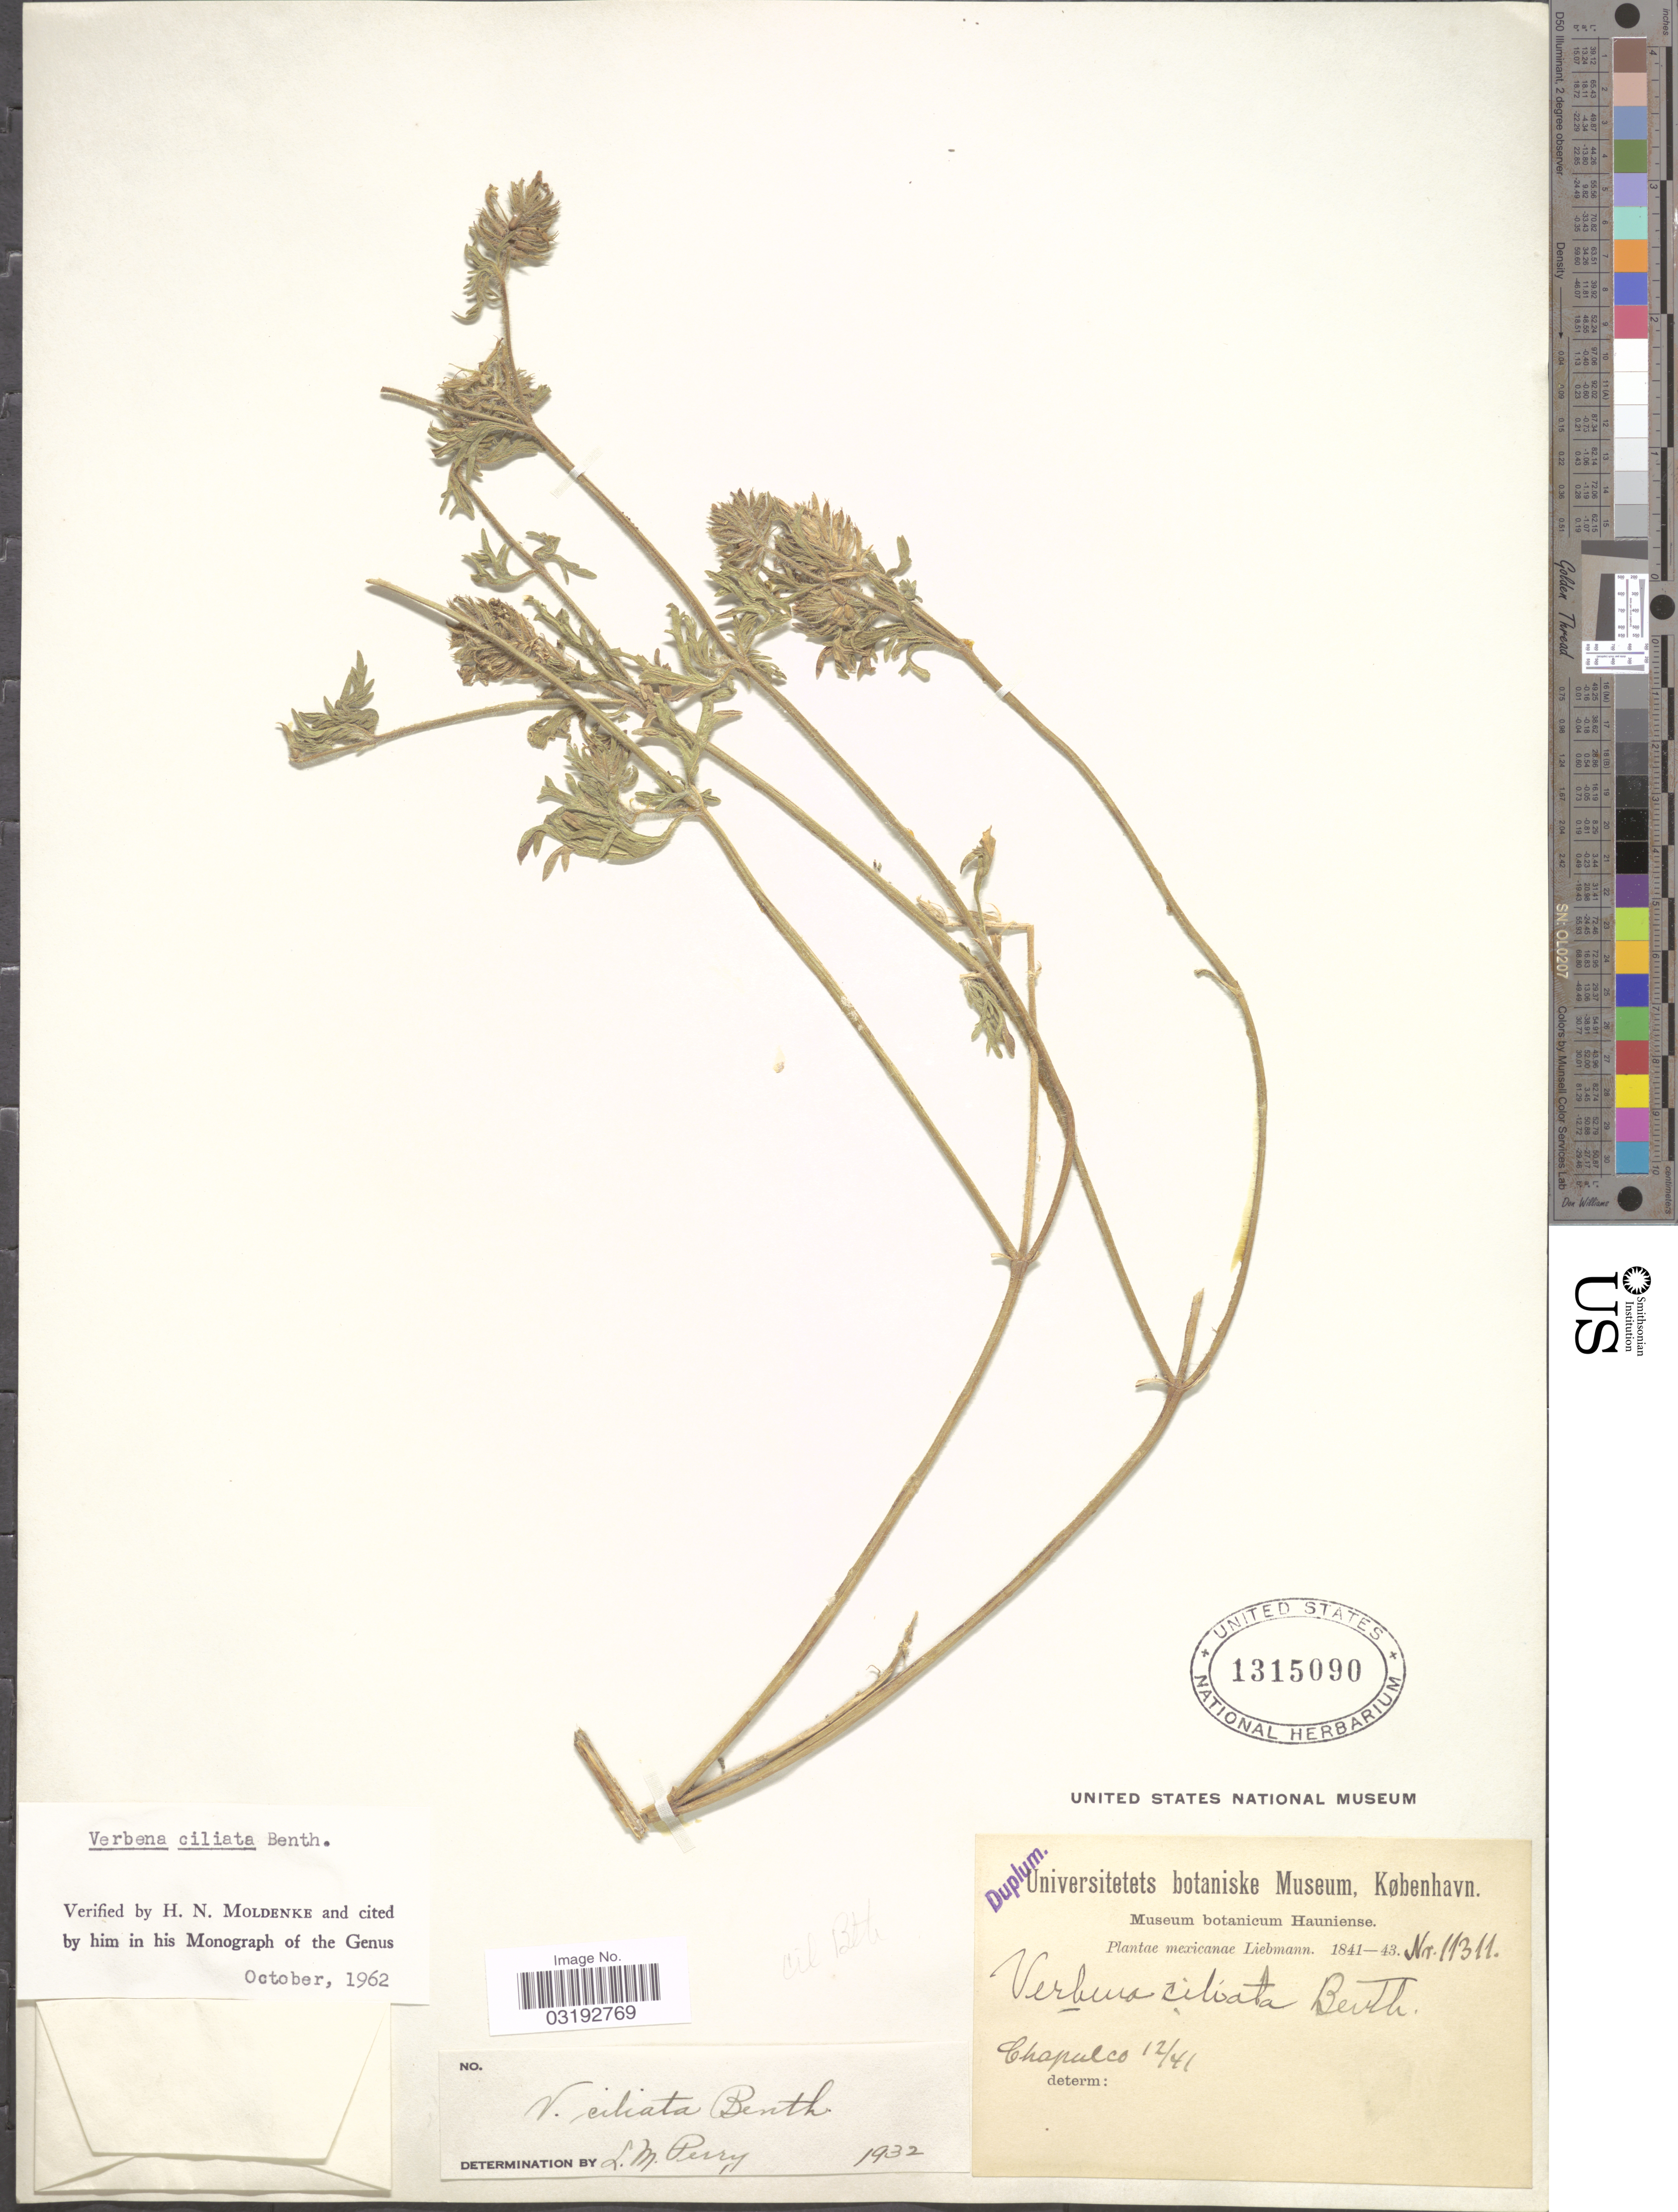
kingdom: Plantae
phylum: Tracheophyta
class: Magnoliopsida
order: Lamiales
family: Verbenaceae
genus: Verbena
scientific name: Verbena ciliata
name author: Benth.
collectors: Liebmann, --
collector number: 11311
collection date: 1841-12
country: Mexico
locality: Chapulco.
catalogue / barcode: US 1315090